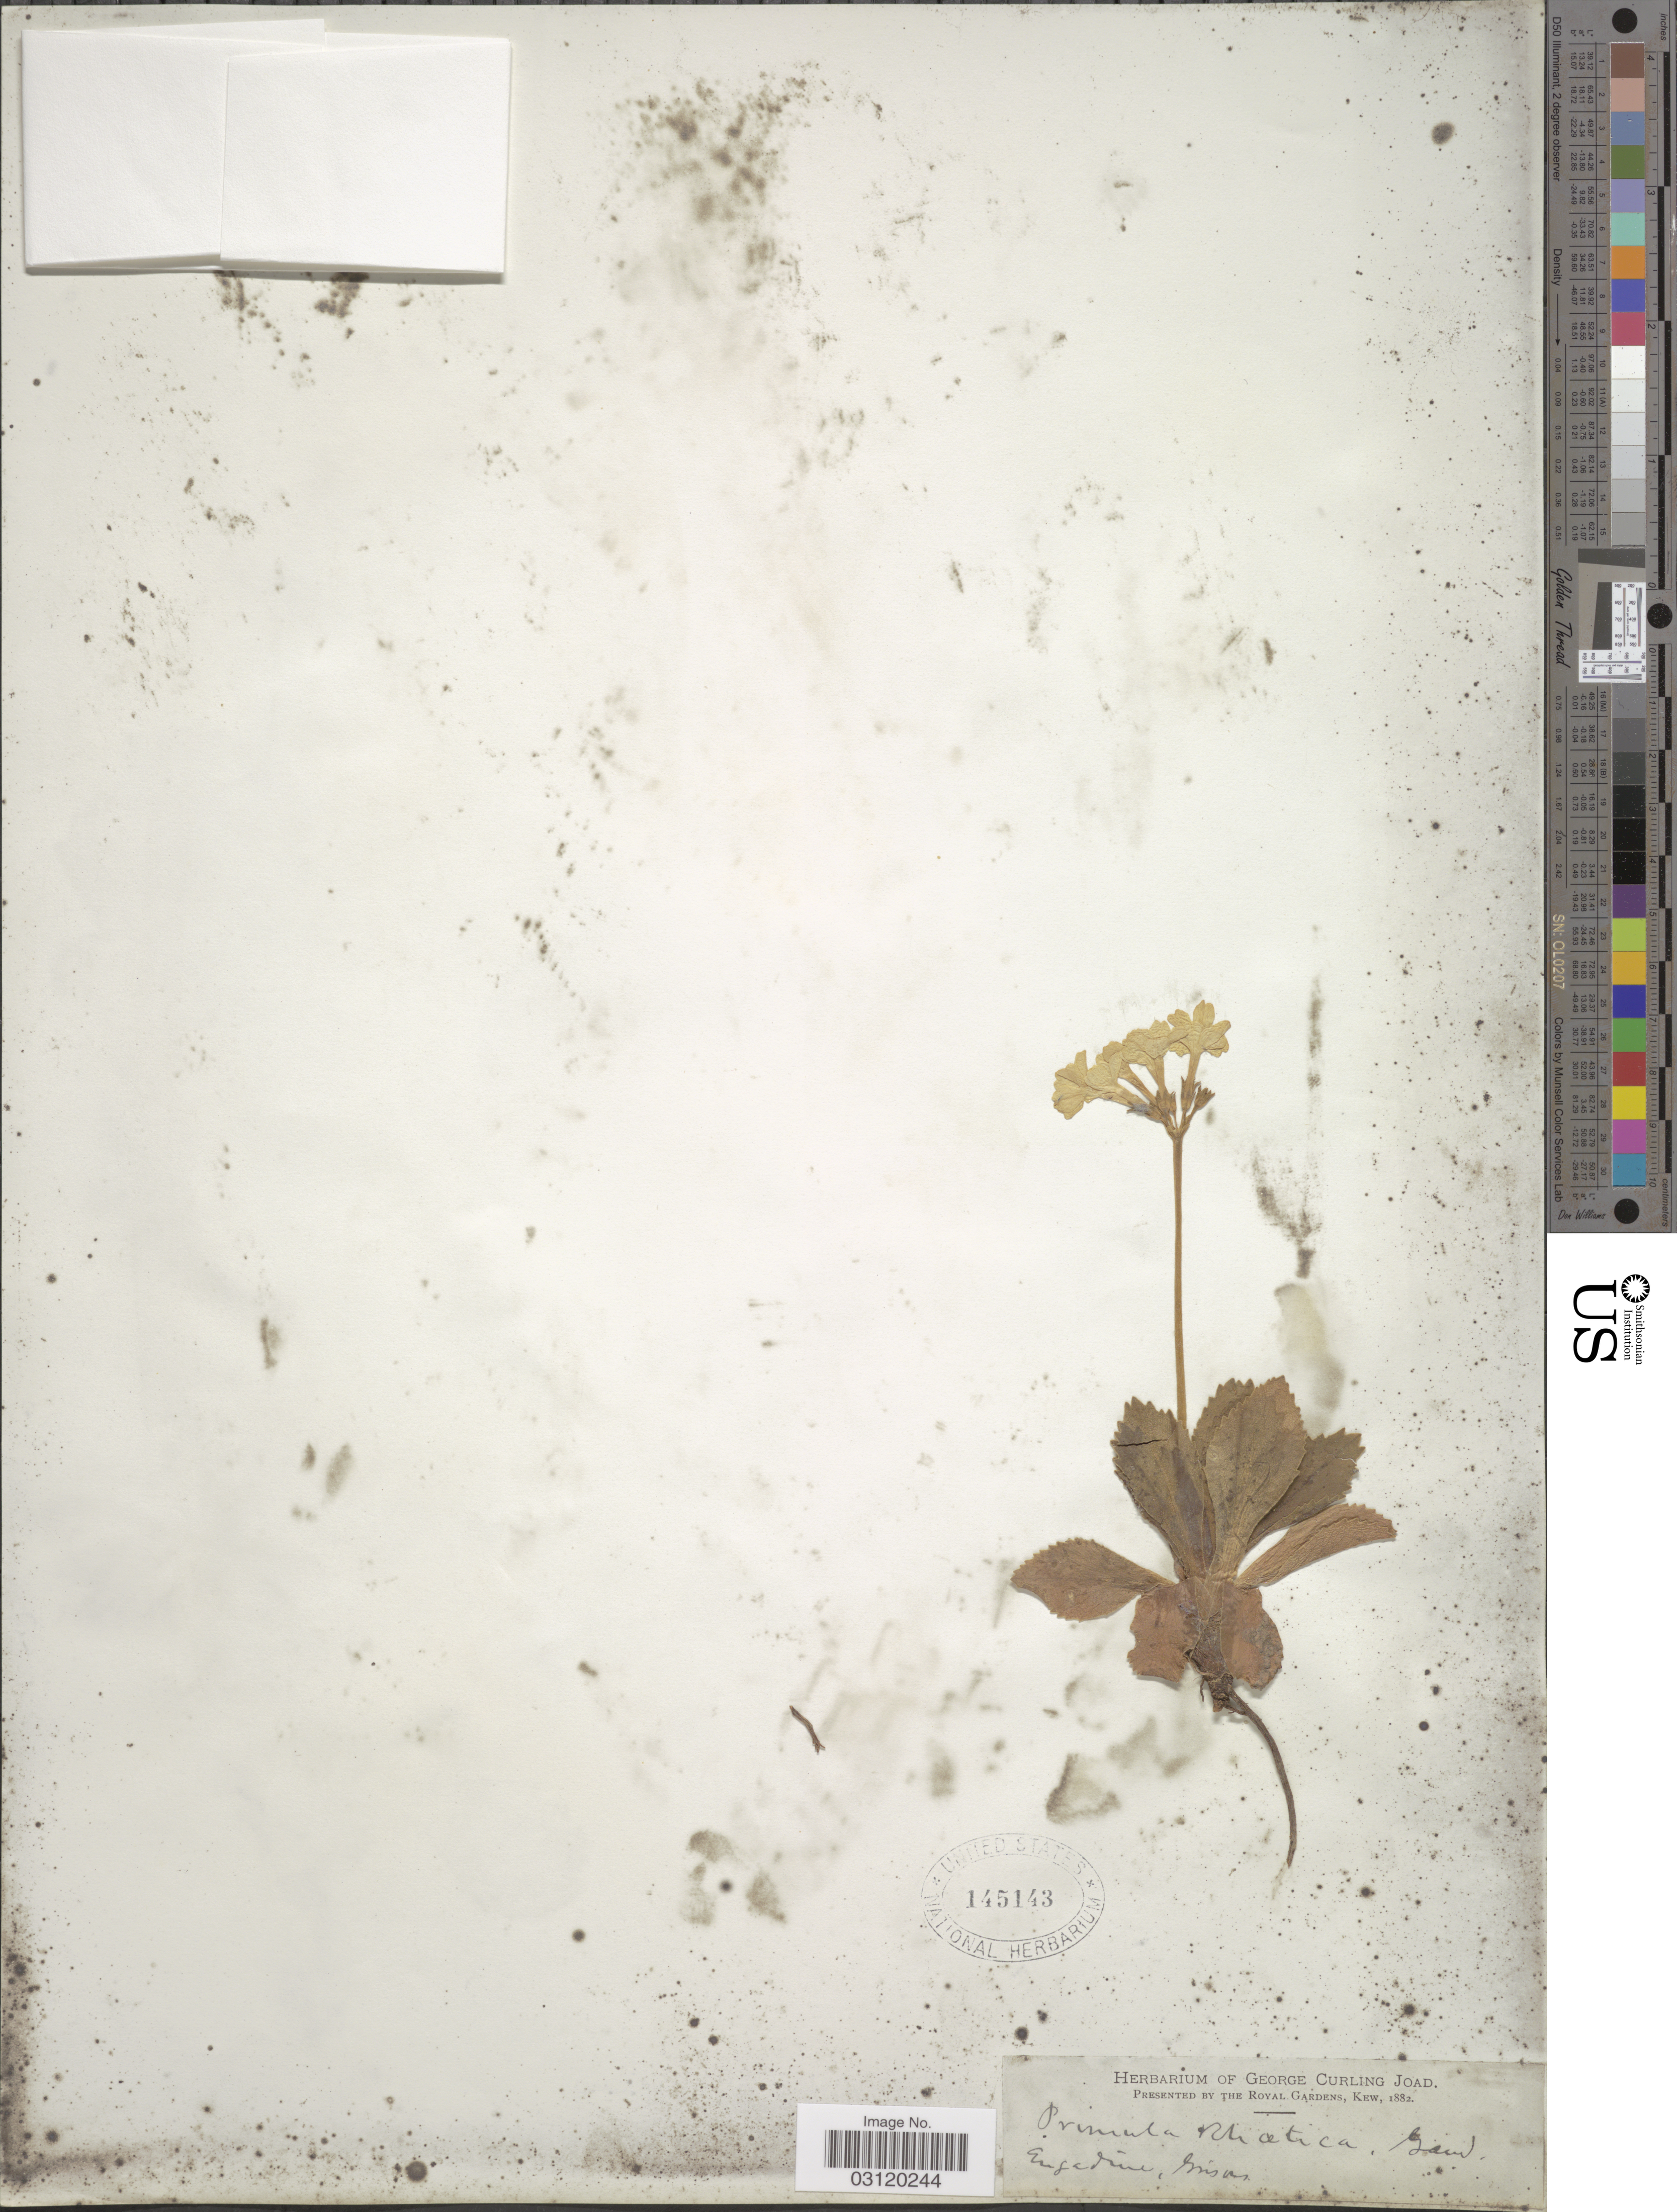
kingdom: Plantae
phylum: Tracheophyta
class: Magnoliopsida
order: Ericales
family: Primulaceae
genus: Primula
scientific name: Primula rhaetica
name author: Gaudin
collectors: ex herb. George Curling Joad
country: Switzerland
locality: Engadine,Grisons.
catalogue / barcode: US 145143